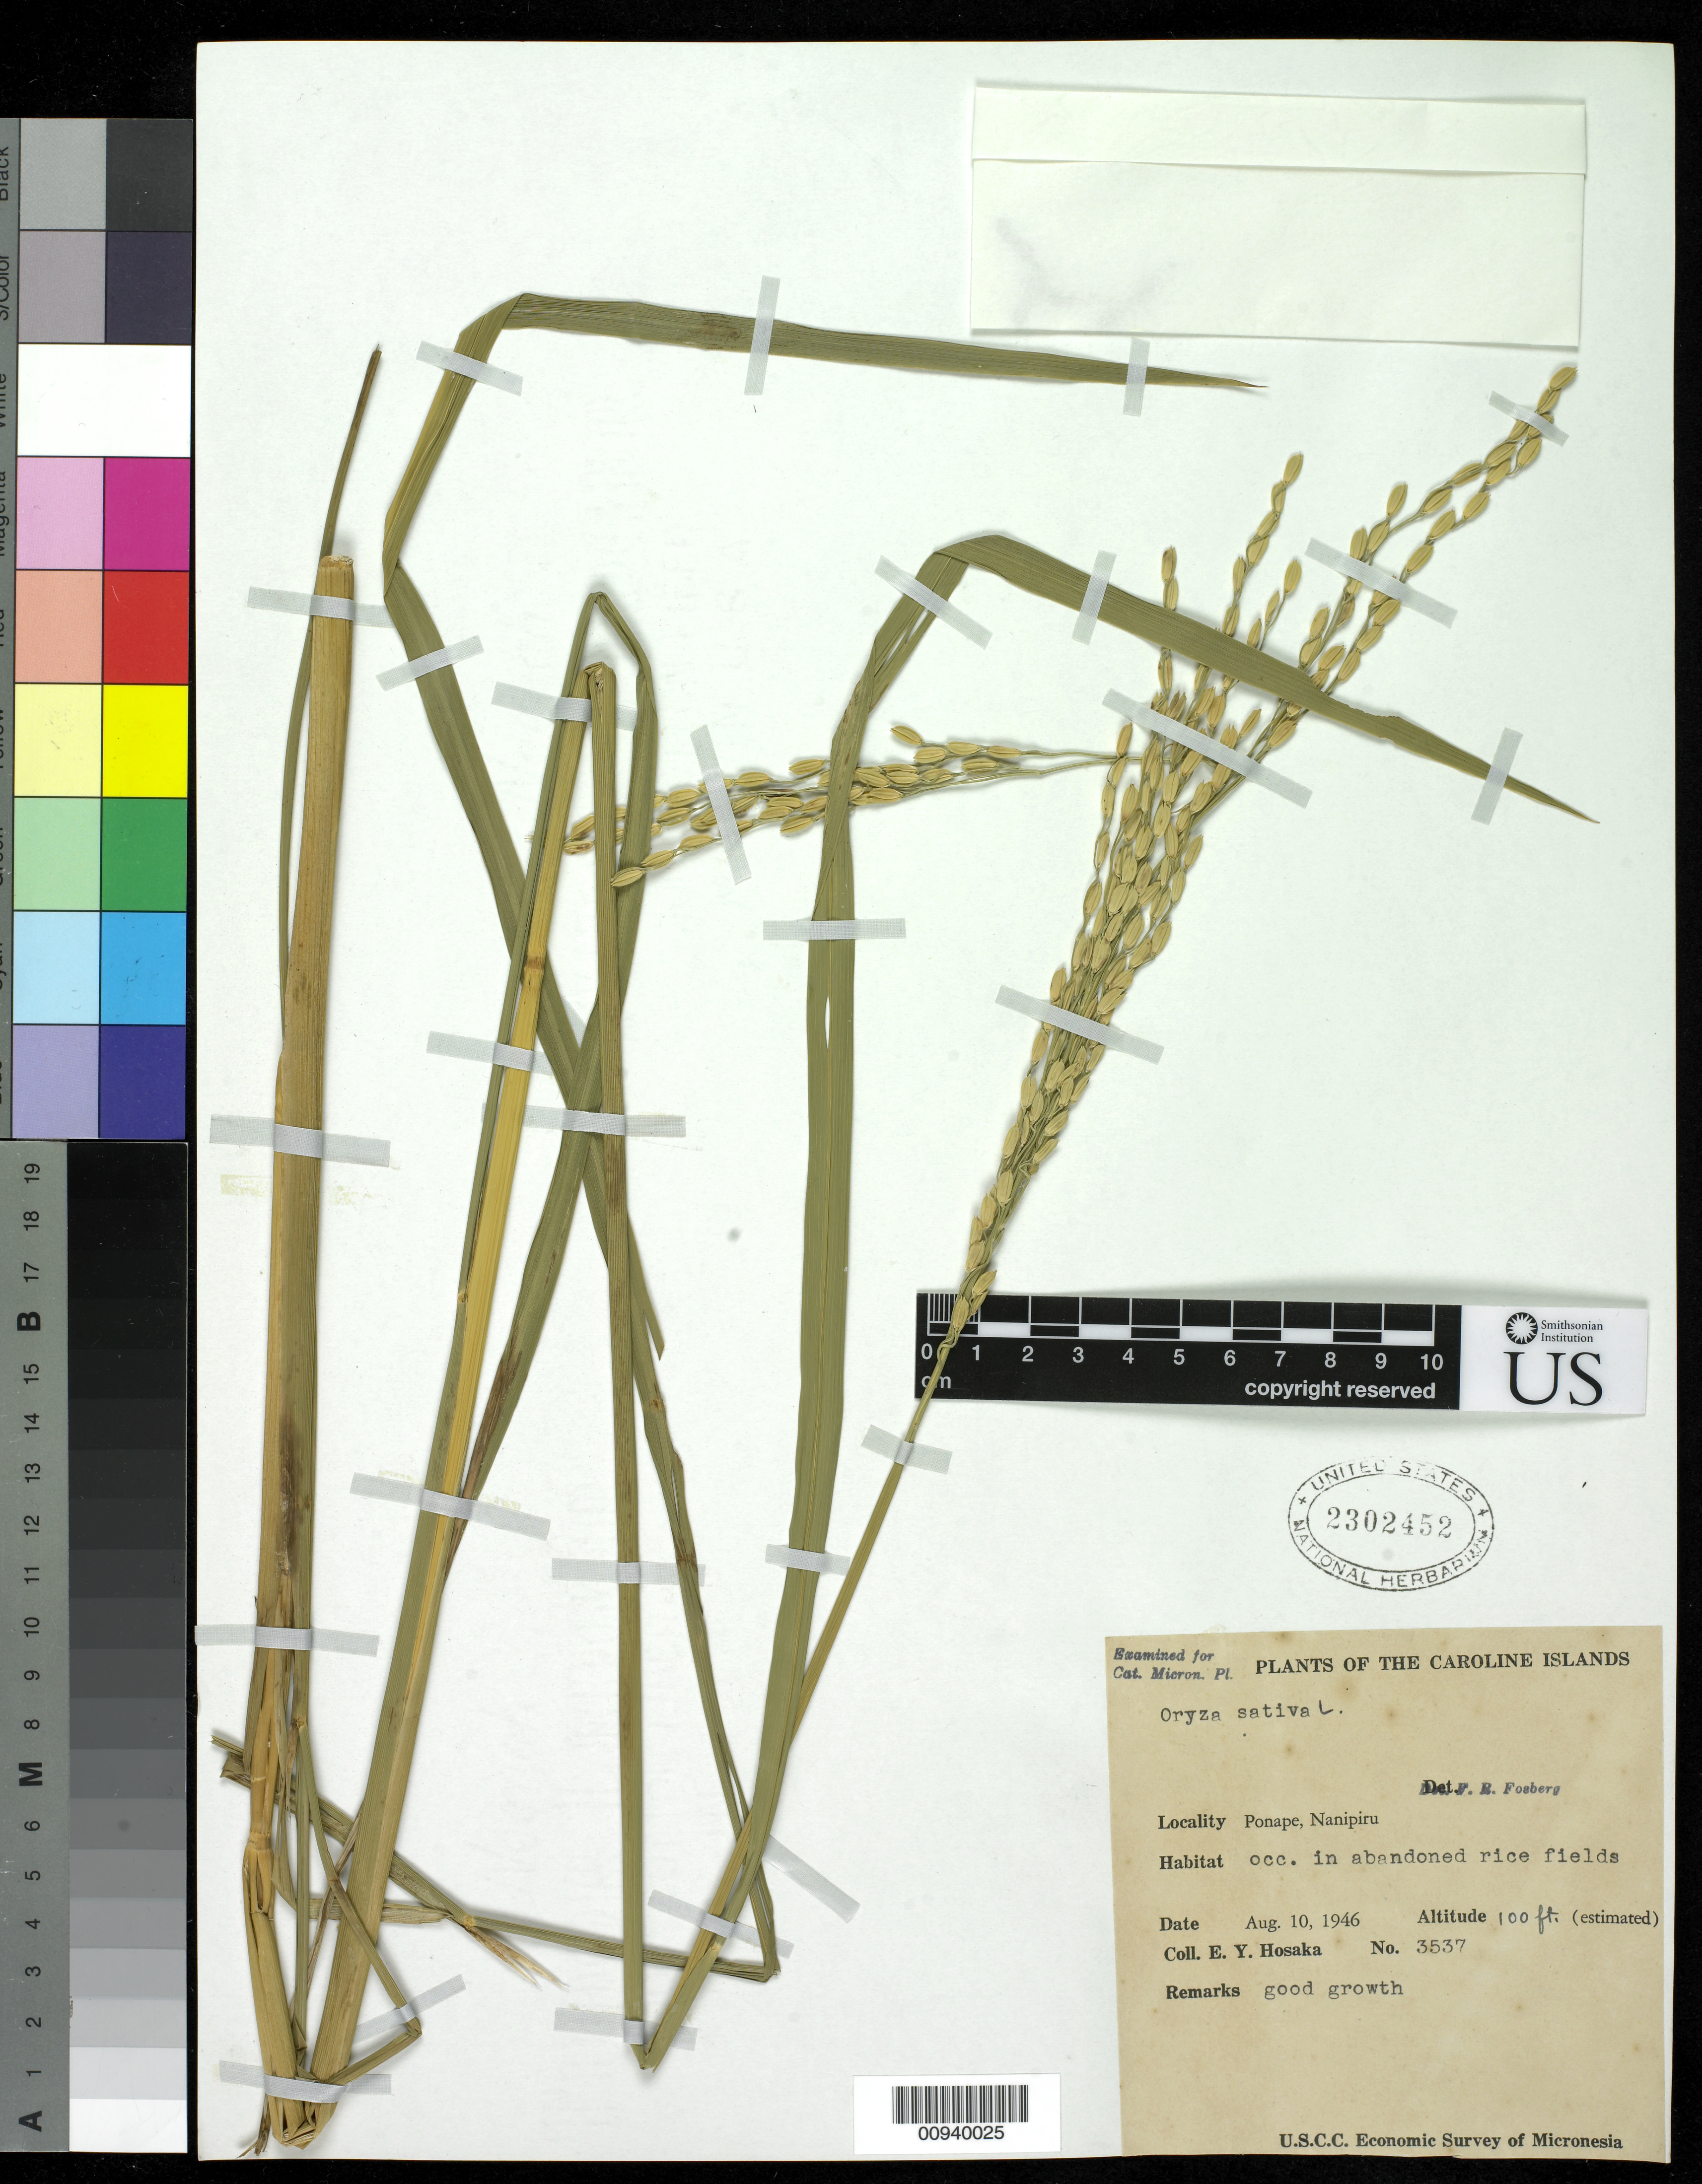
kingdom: Plantae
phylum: Tracheophyta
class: Liliopsida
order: Poales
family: Poaceae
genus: Oryza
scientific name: Oryza sativa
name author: L.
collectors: E. Y. Hosaka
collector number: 3537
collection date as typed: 10 Aug 1946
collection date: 1946-08-10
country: Micronesia, Federated States of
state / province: Pohnpei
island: Pohnpei [Ponape]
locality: Nanipiru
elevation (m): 30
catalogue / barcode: US 2302452